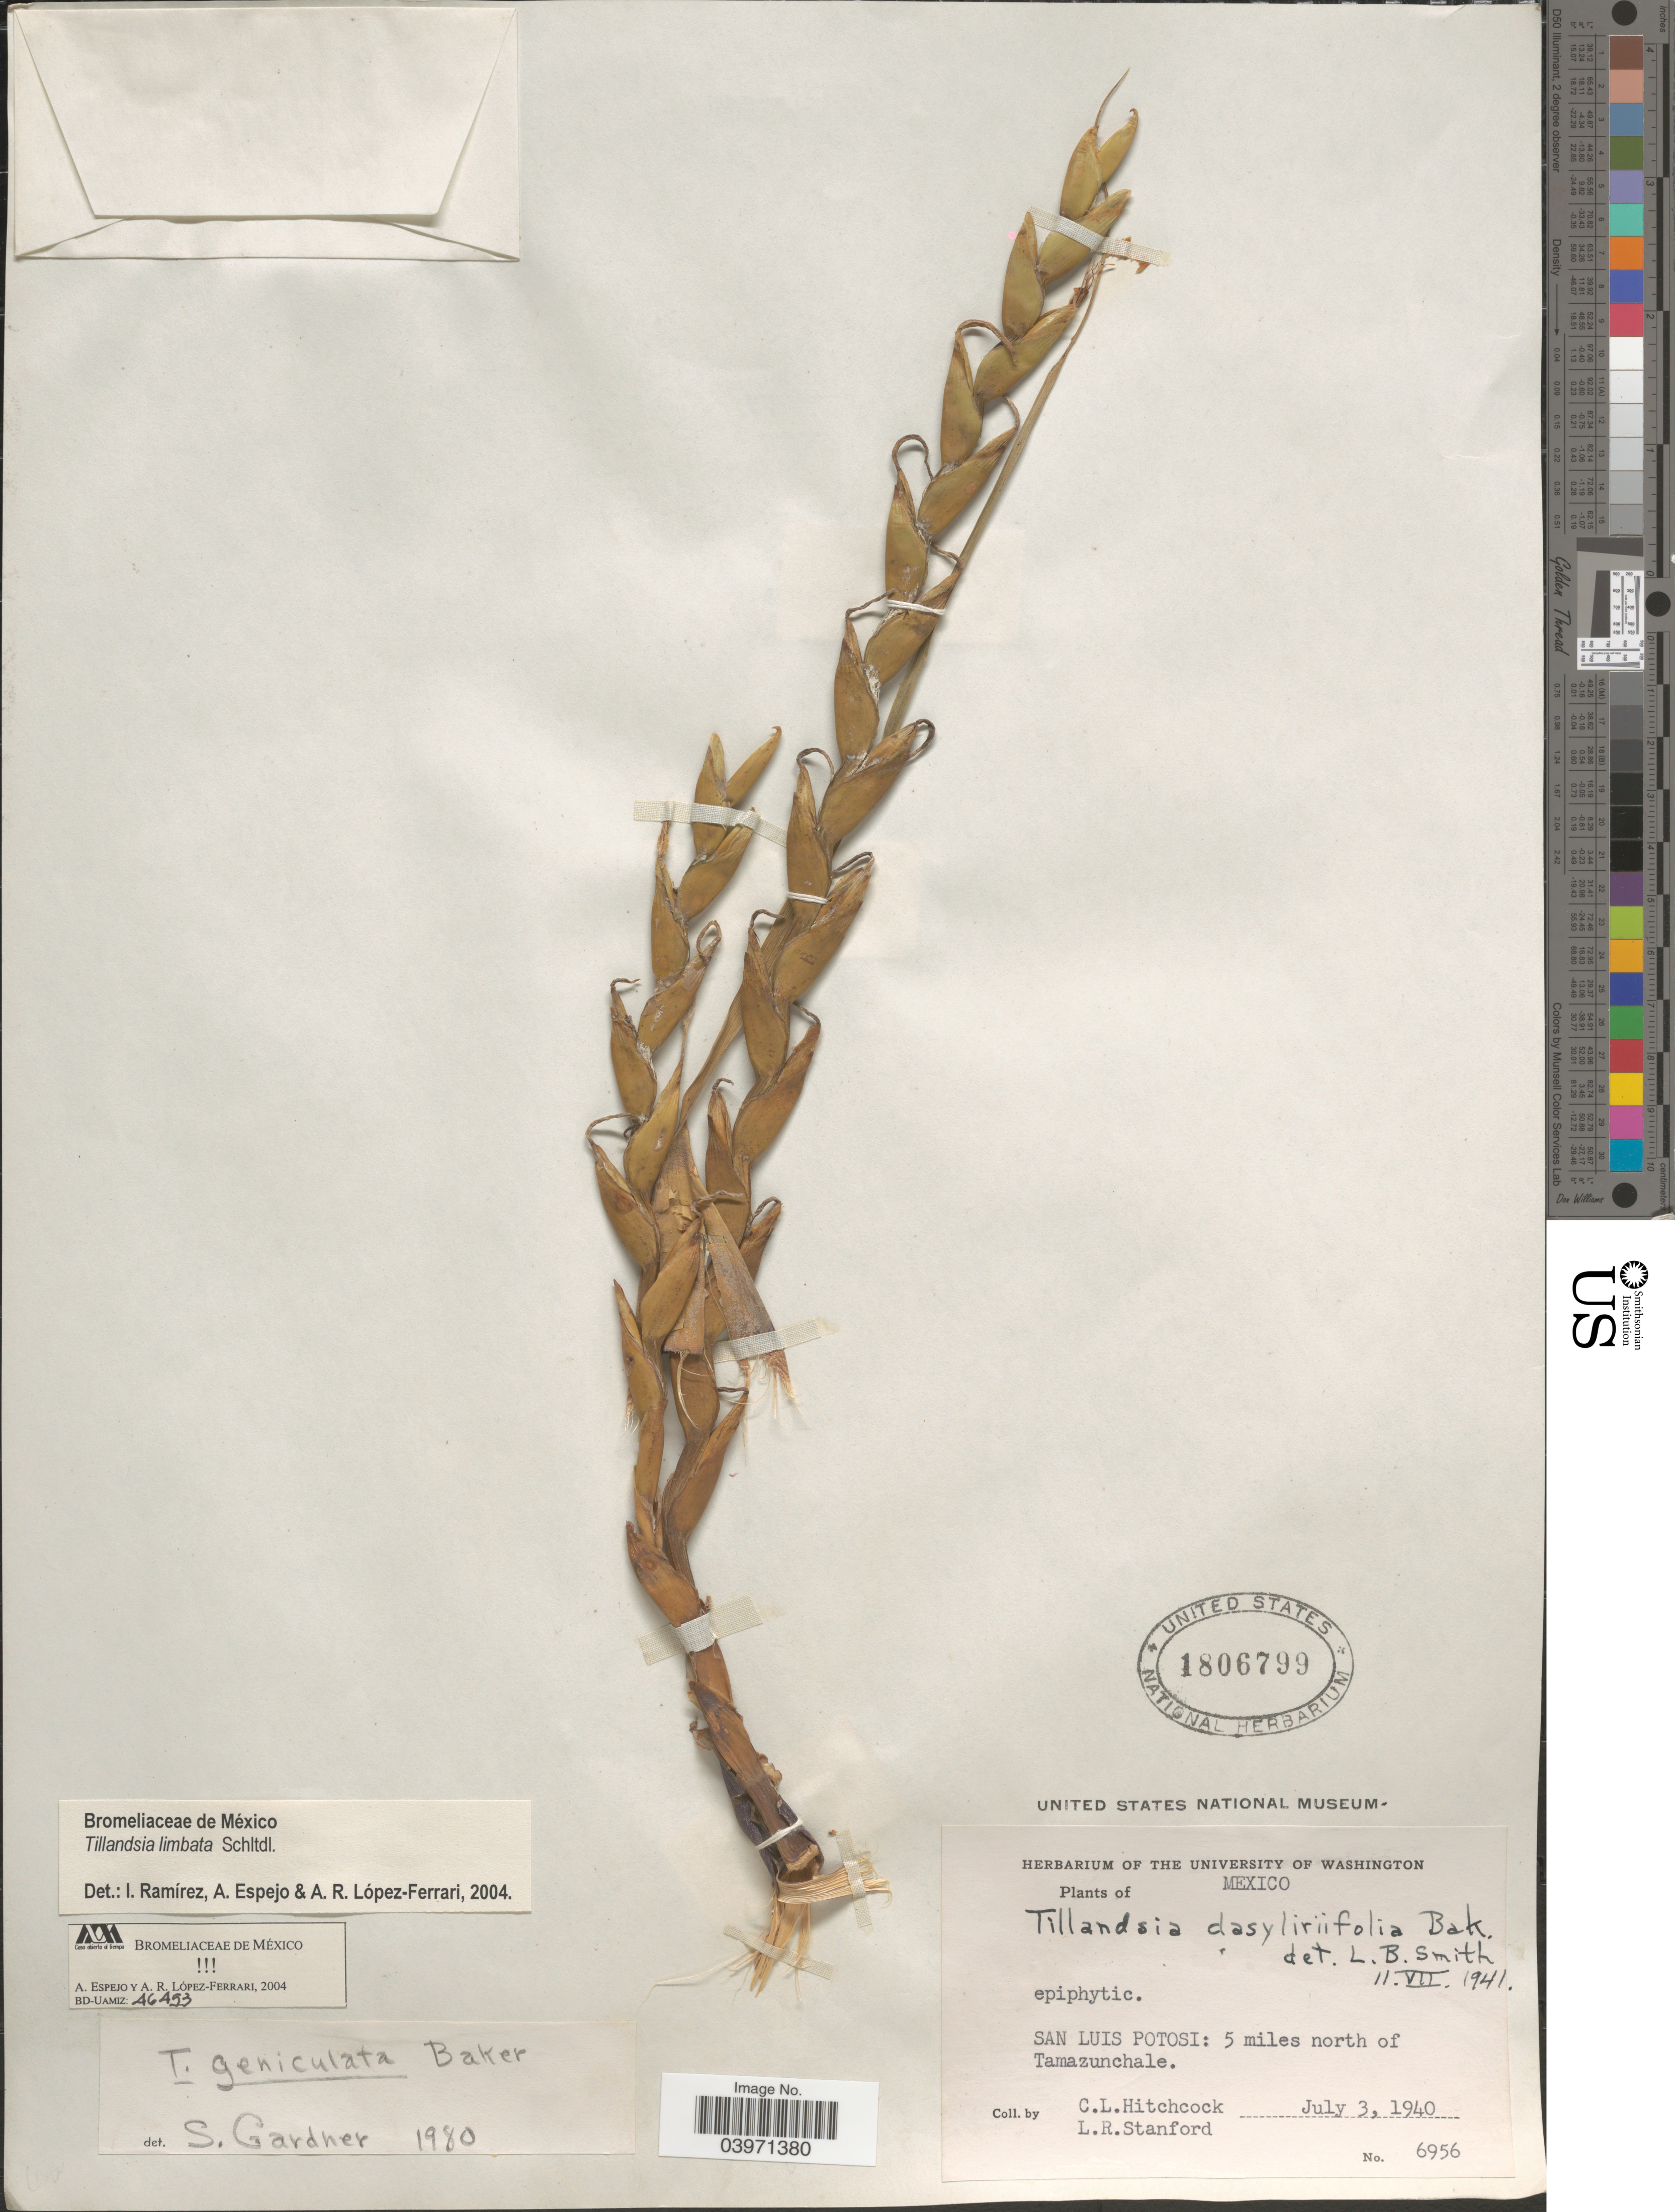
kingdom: Plantae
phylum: Tracheophyta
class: Liliopsida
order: Poales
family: Bromeliaceae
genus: Tillandsia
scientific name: Tillandsia limbata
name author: Schltdl.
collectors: C. L. Hitchcock & L. R. Stanford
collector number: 6956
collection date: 1940-07-03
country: Mexico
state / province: San Luis Potosí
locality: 5 miles north of Tamazunchale.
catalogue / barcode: US 1806799